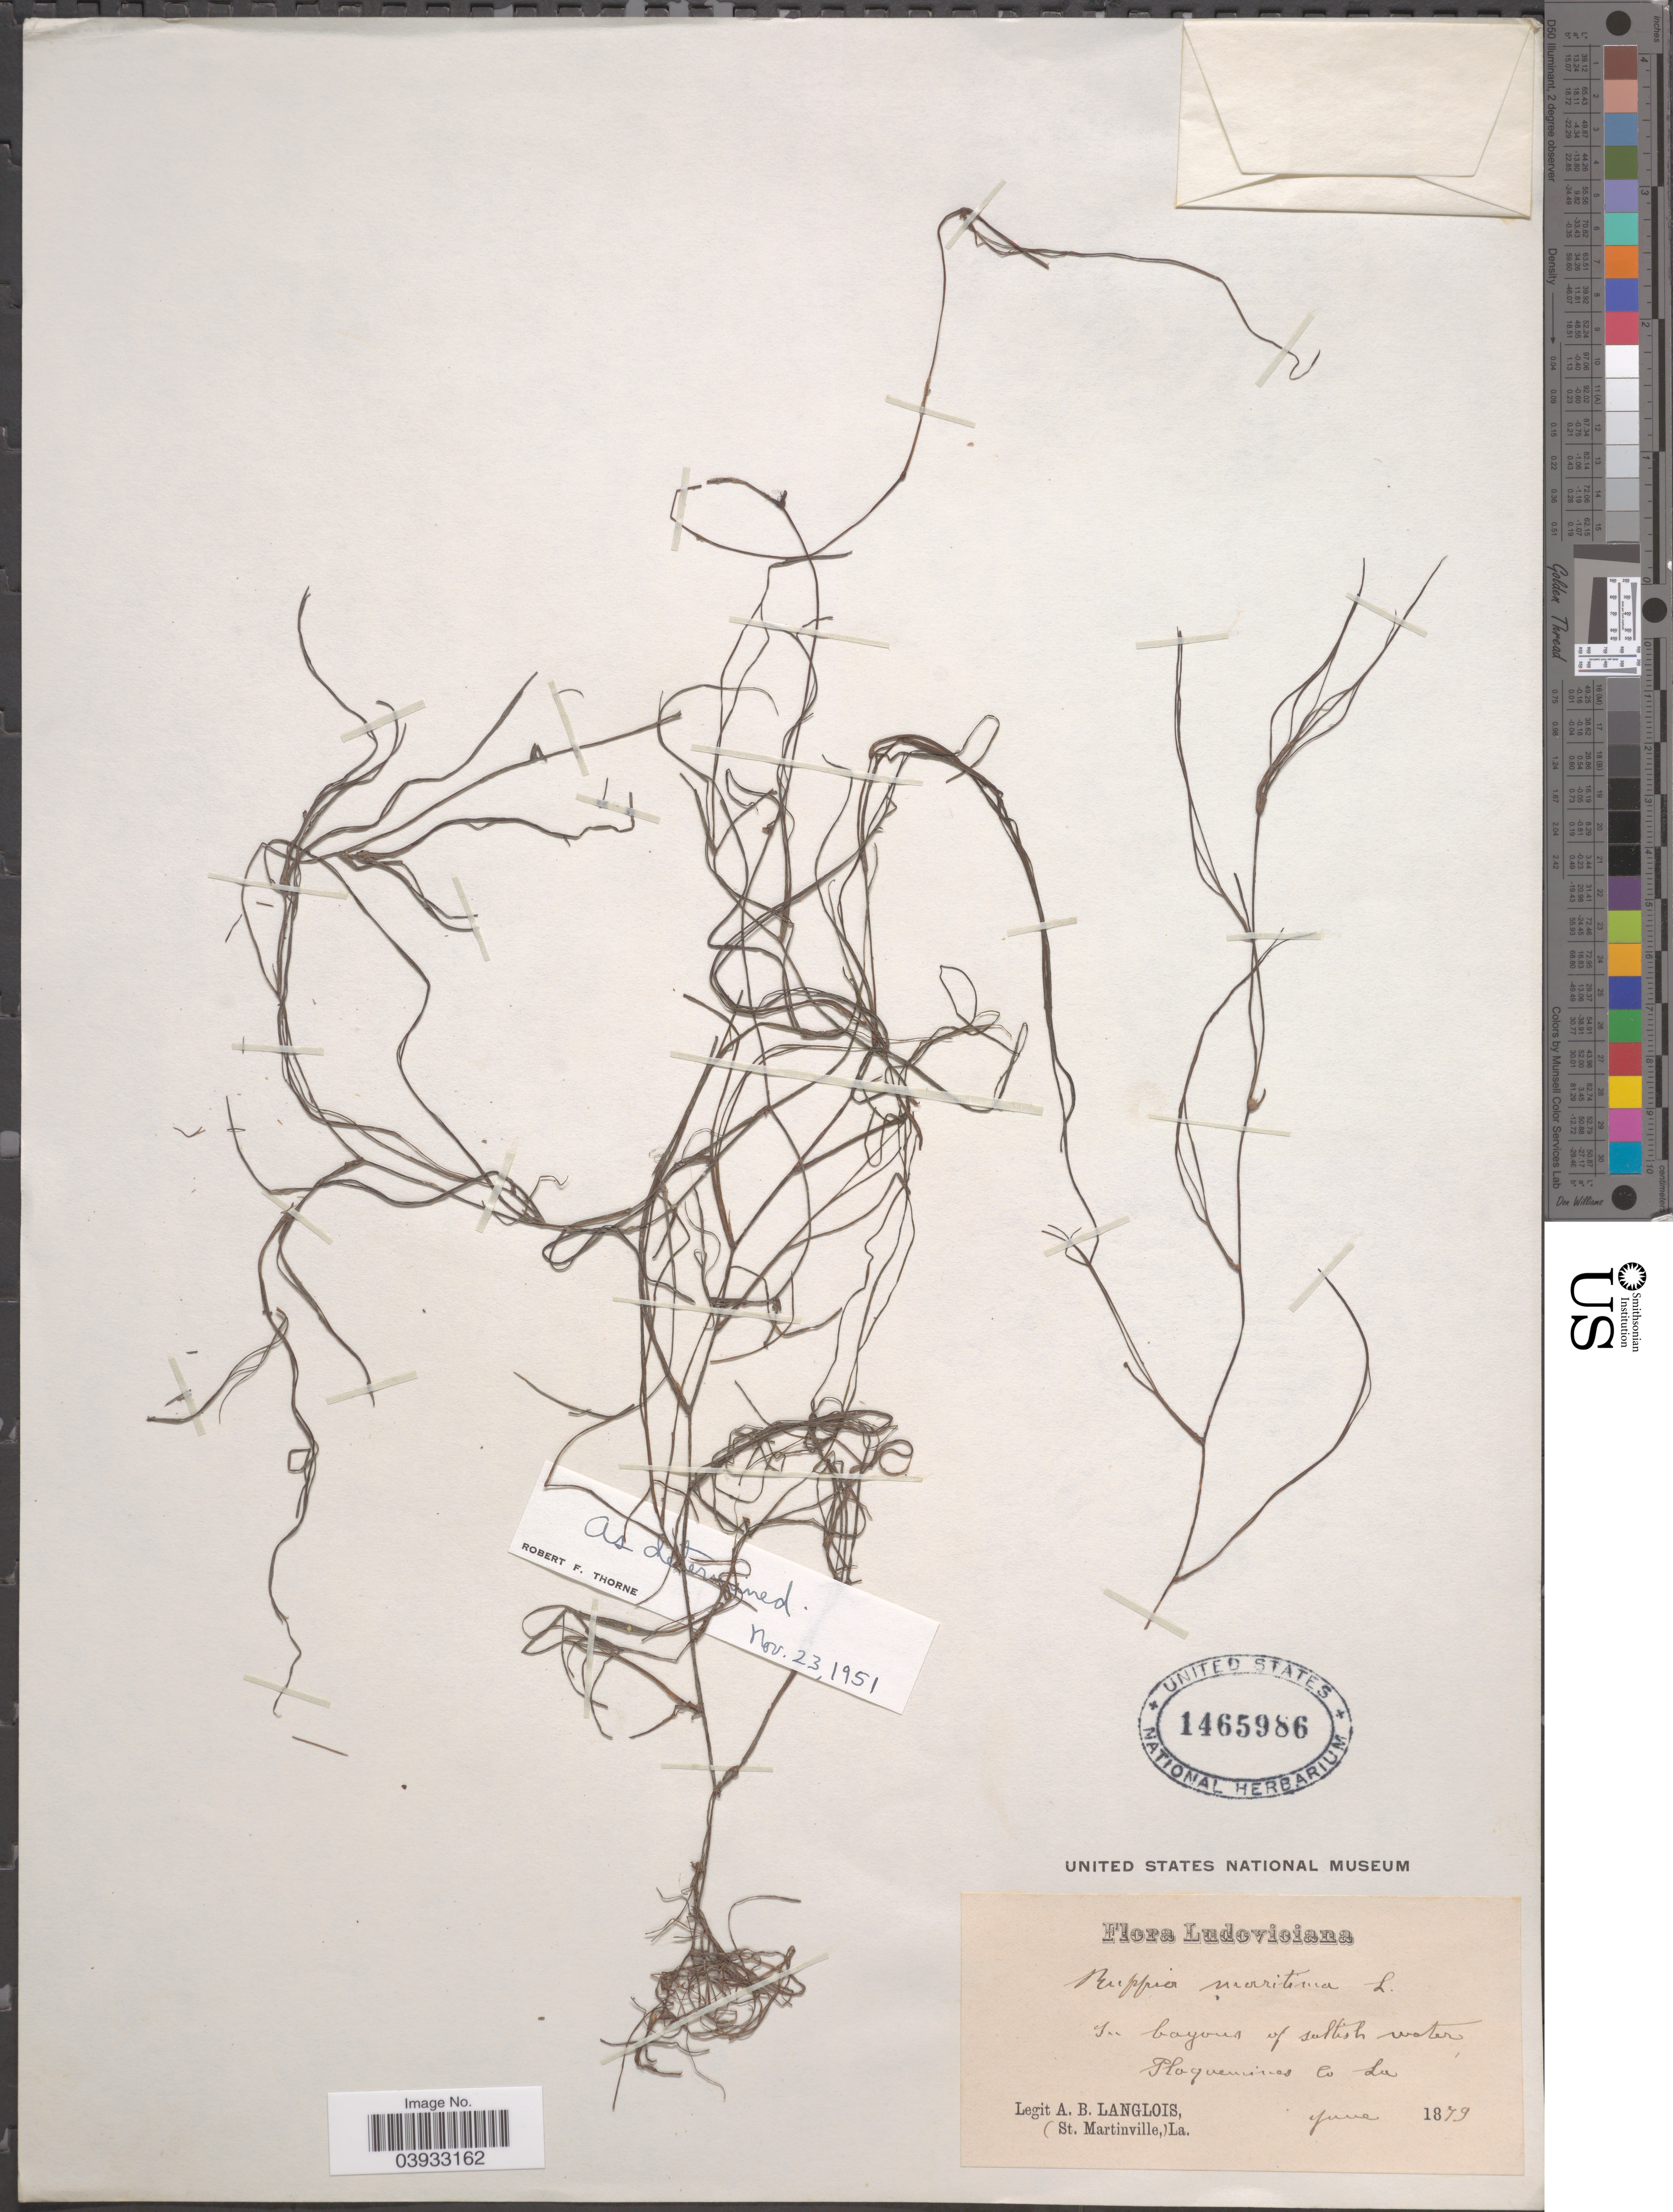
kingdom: Plantae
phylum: Tracheophyta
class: Liliopsida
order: Alismatales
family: Ruppiaceae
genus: Ruppia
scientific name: Ruppia maritima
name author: L.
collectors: A. Langlois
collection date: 1879-06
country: United States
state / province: Louisiana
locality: In bayous of saltish water Plaquemines Co.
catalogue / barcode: US 1465986